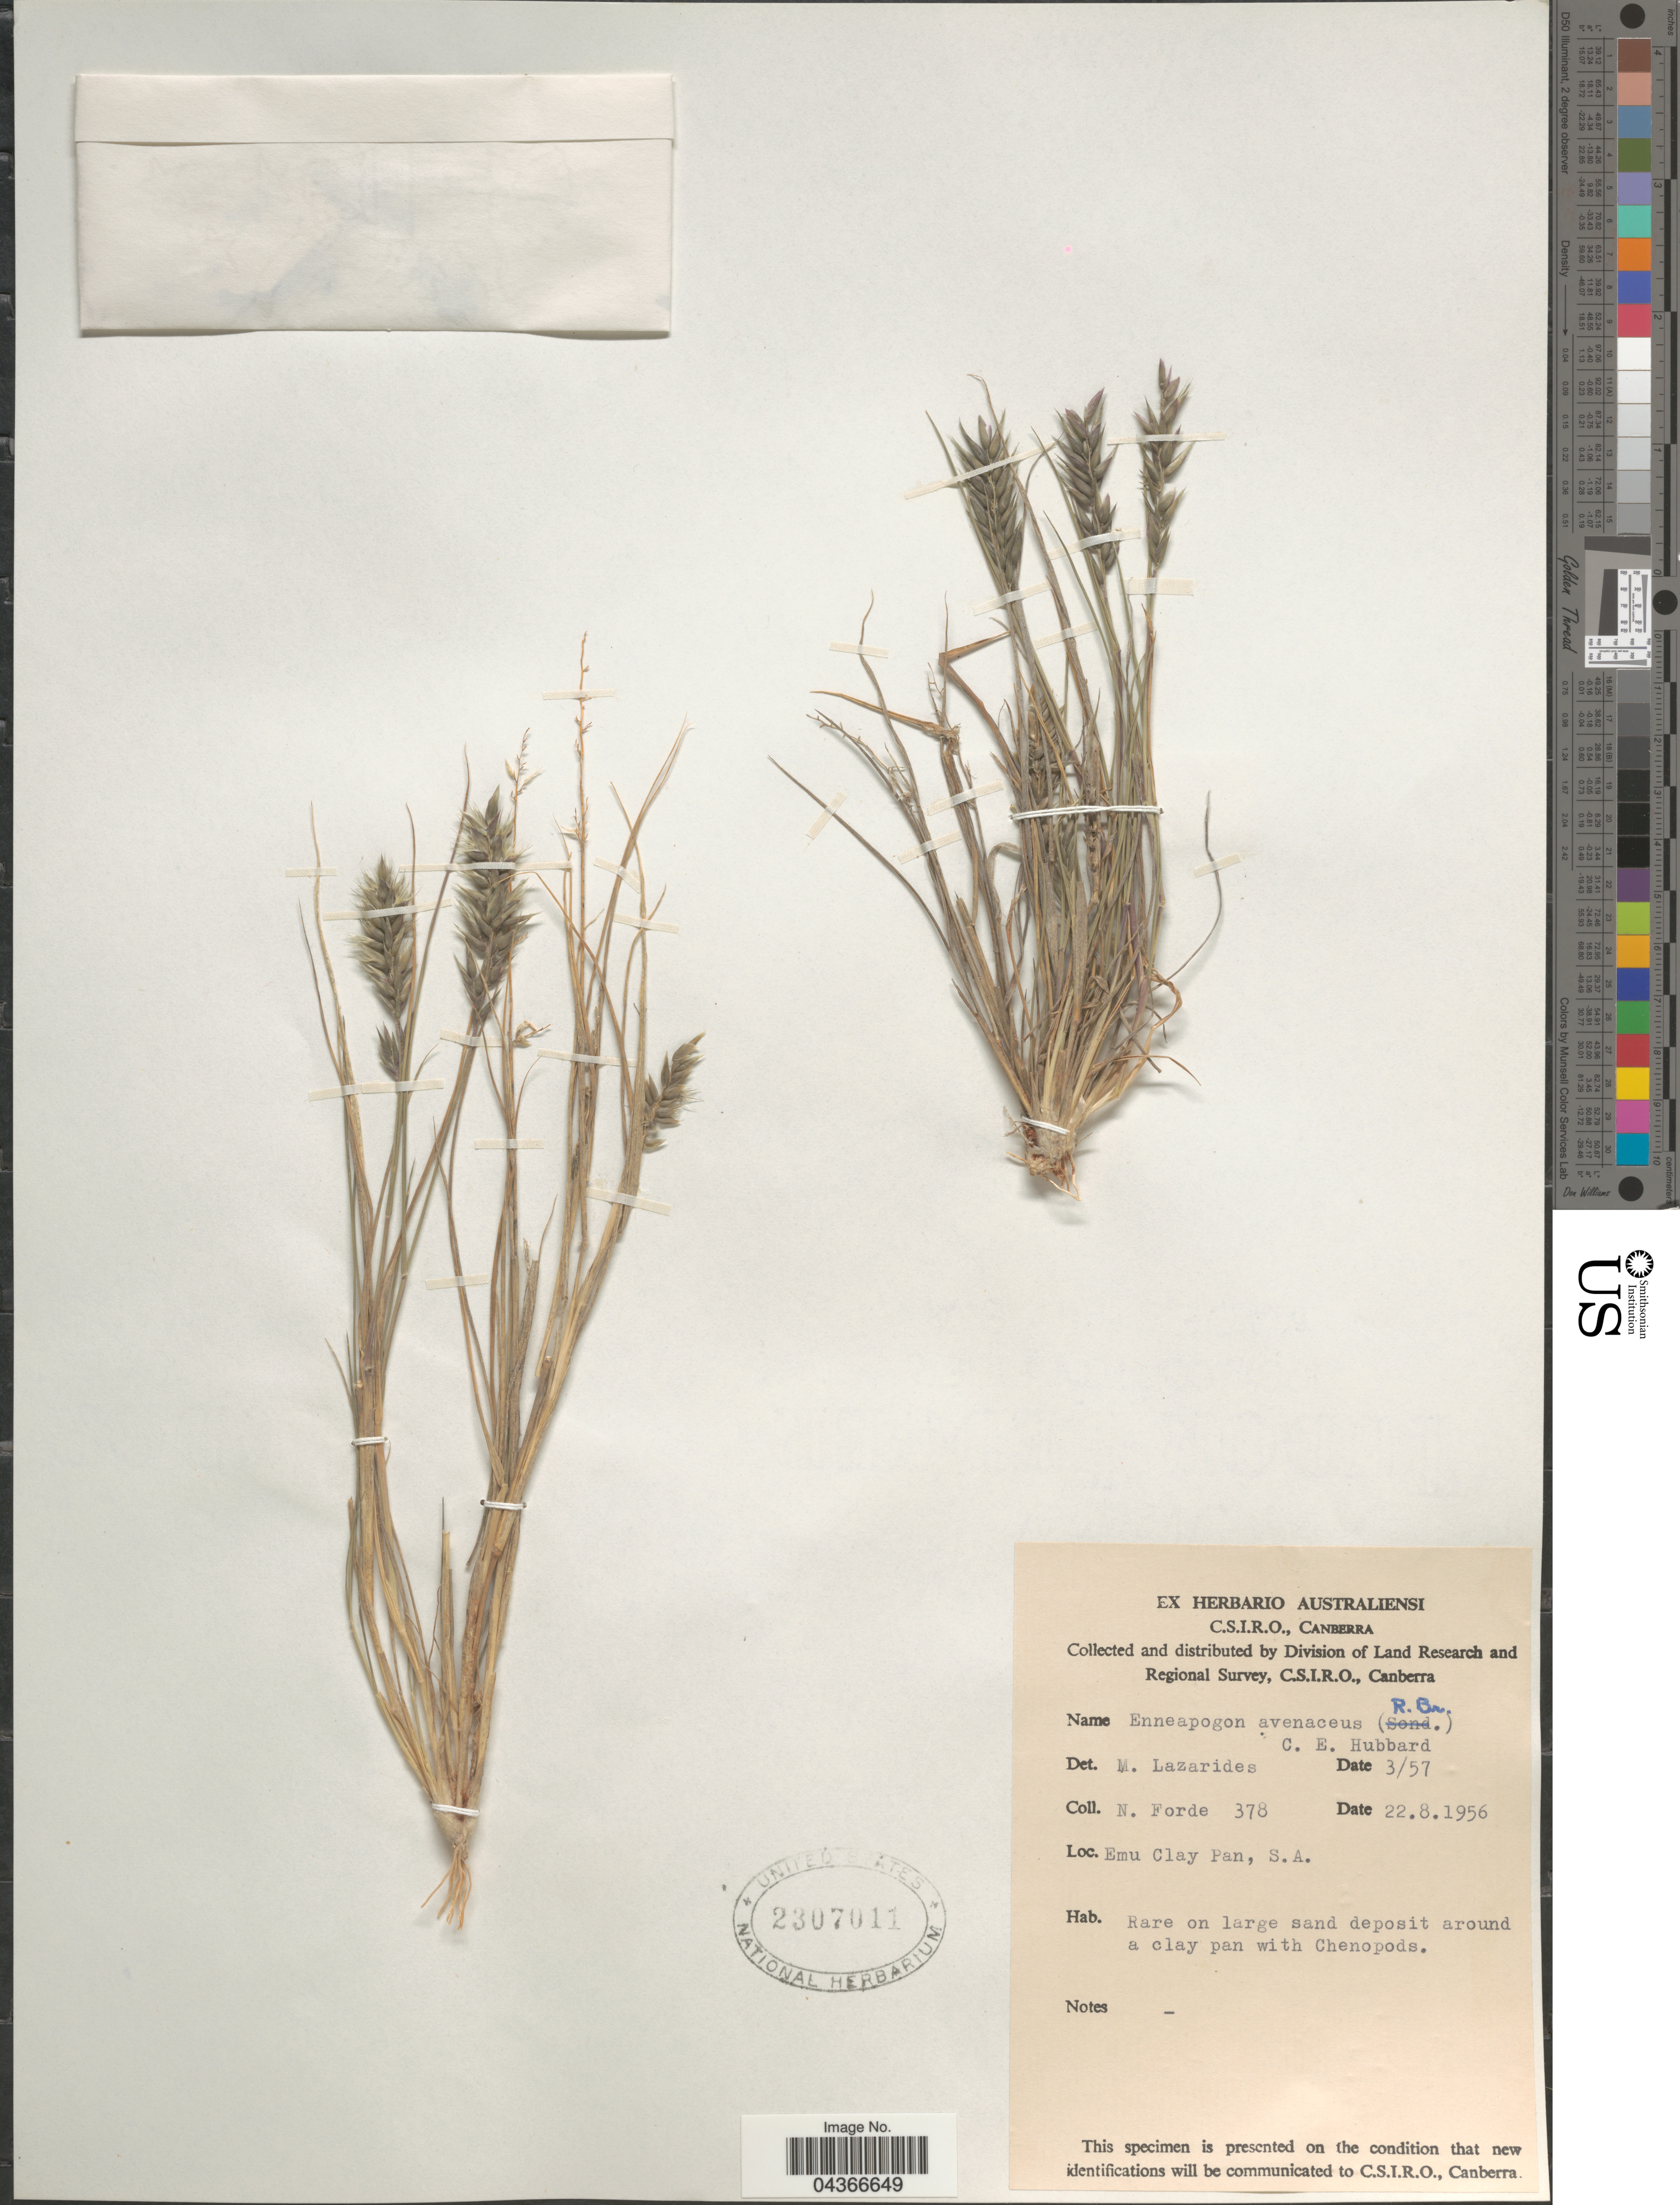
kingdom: Plantae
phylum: Tracheophyta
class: Liliopsida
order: Poales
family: Poaceae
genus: Enneapogon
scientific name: Enneapogon avenaceus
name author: (Lindl.) C.E. Hubb.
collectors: N. Forde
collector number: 378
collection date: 1956-08-22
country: Australia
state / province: South Australia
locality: Division of Land Research and Regional Survey. Emu Clay Pan.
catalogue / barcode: US 2307011